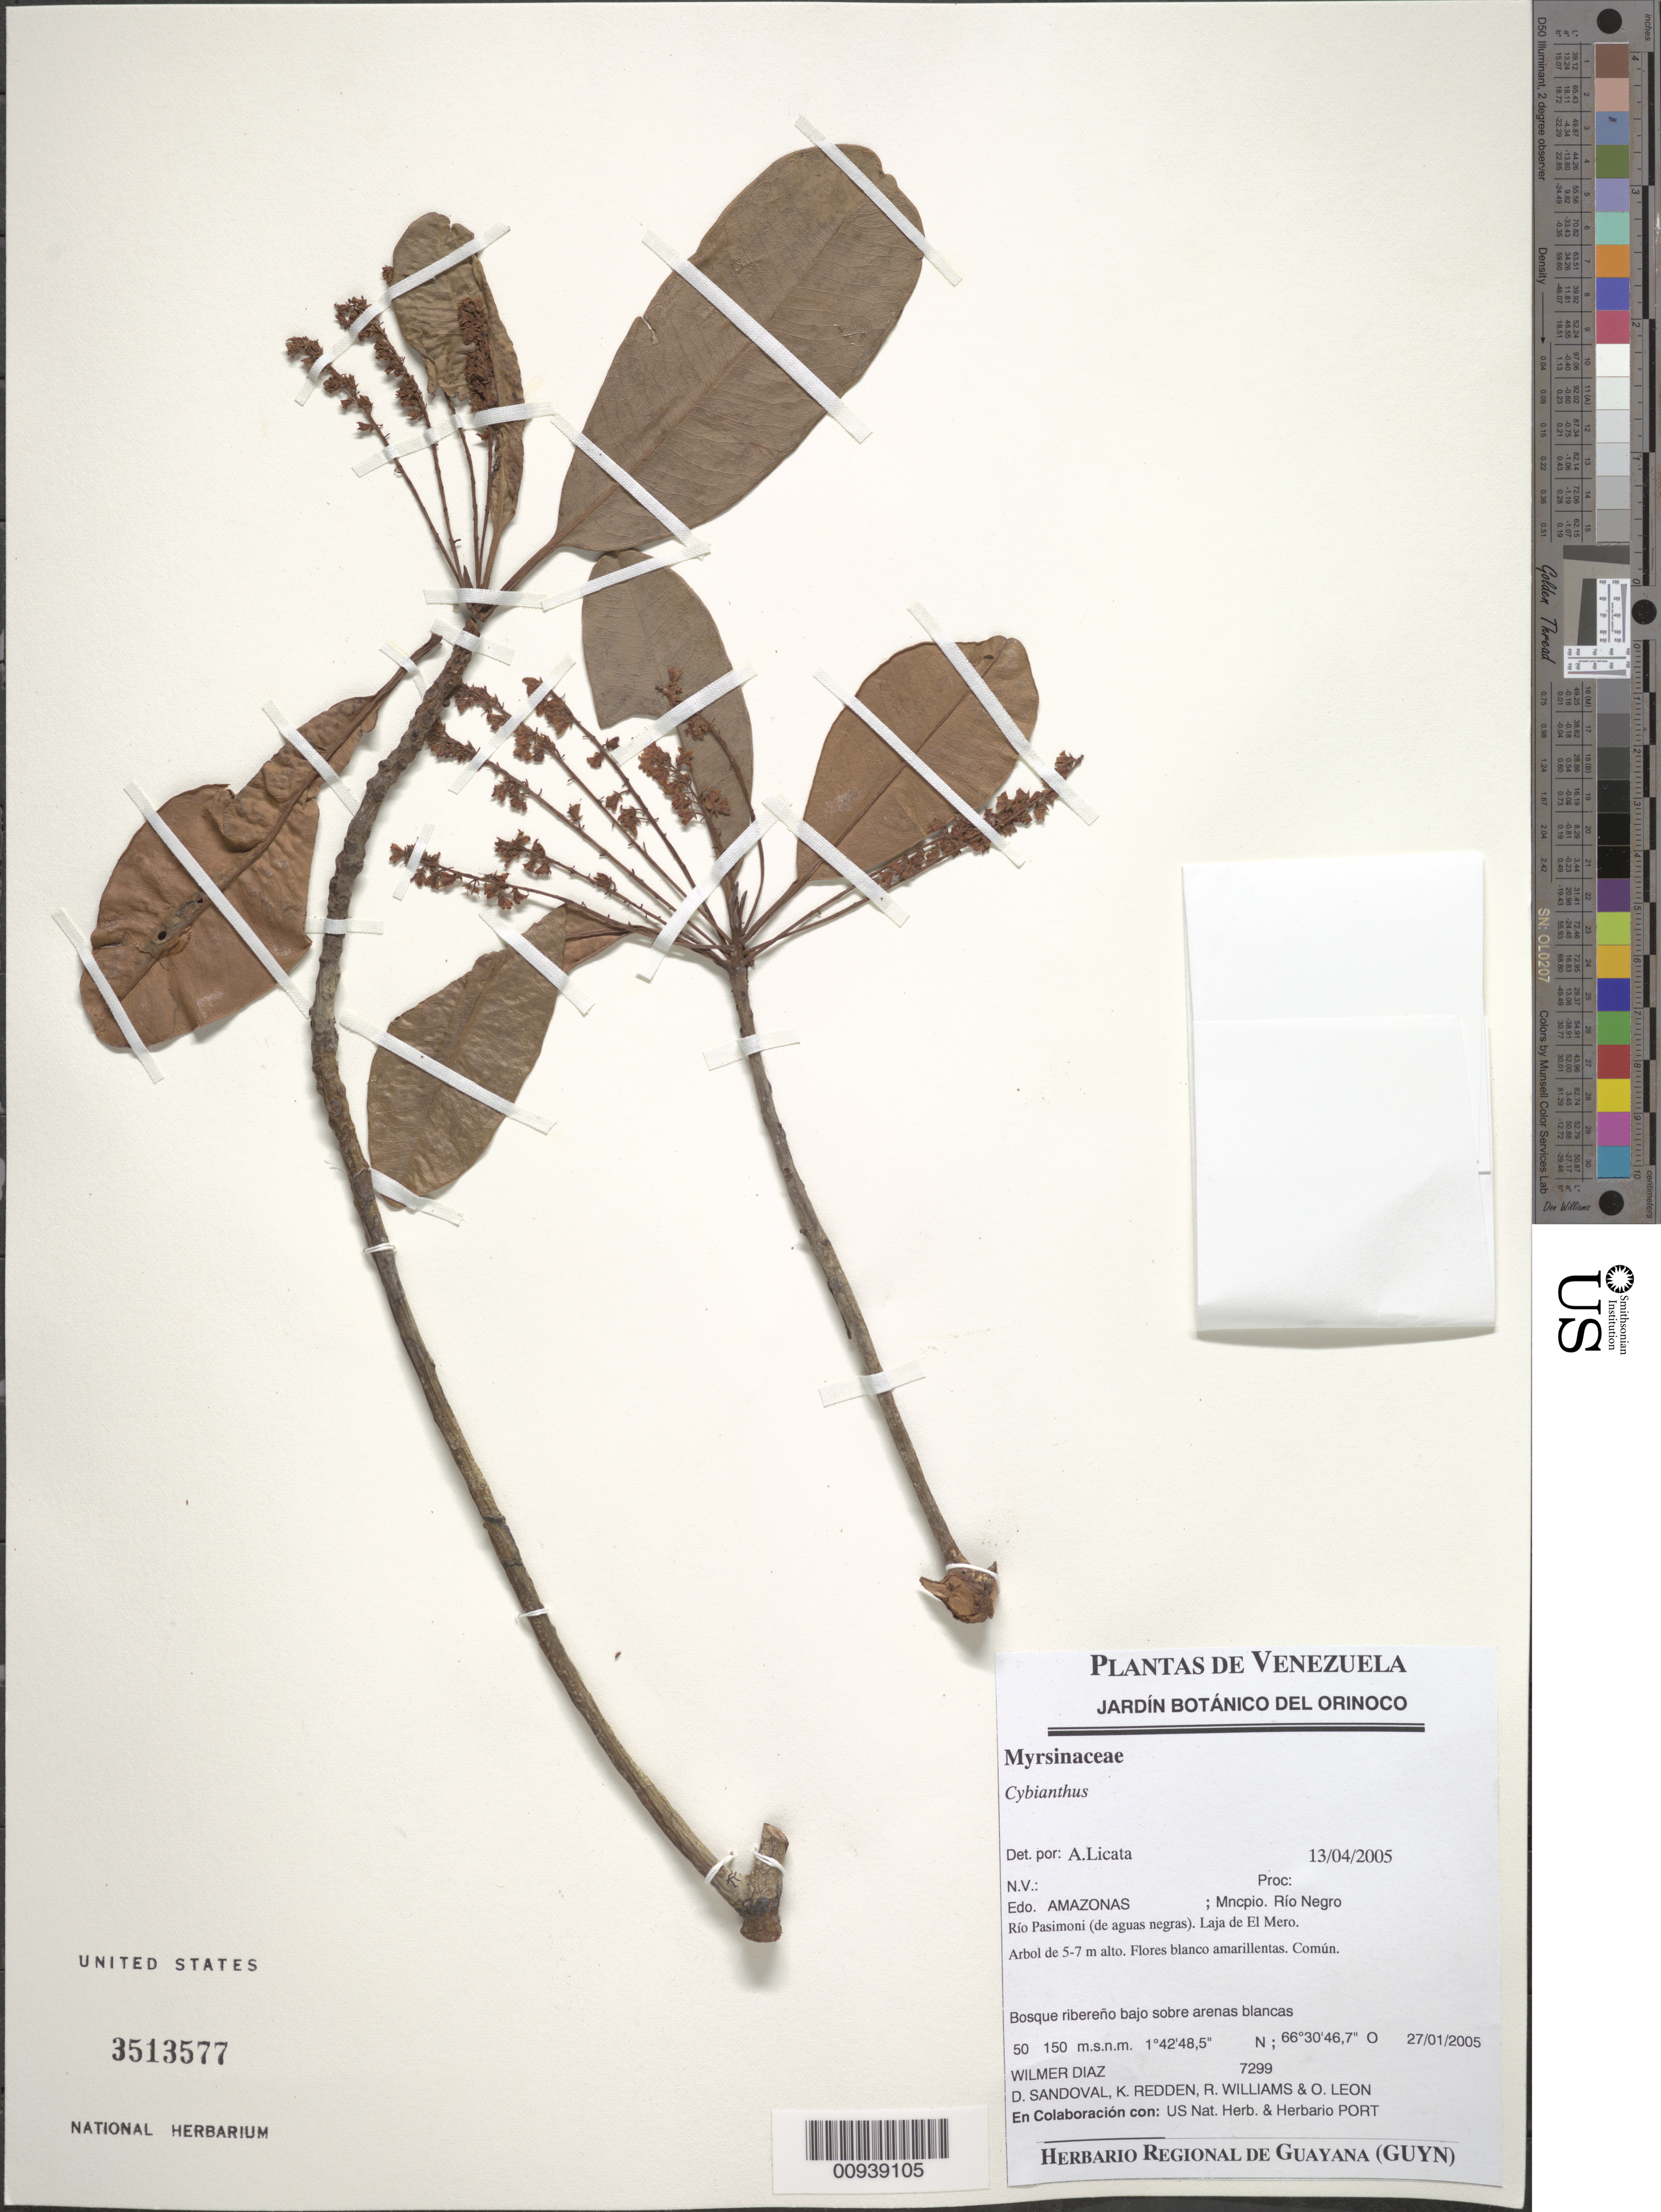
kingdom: Plantae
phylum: Tracheophyta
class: Magnoliopsida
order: Ericales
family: Primulaceae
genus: Cybianthus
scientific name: Cybianthus sp.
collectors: W. Díaz P., D. Sandoval, K. M. Redden, R. Williams & O. León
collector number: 7299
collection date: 2005-01-27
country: Venezuela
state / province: Amazonas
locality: Edo. Amazonas; Mncpio. Río Negro. Río Pasimoni (de aguas negras). Laja de El Mero.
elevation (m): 50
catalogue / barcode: US 3513577